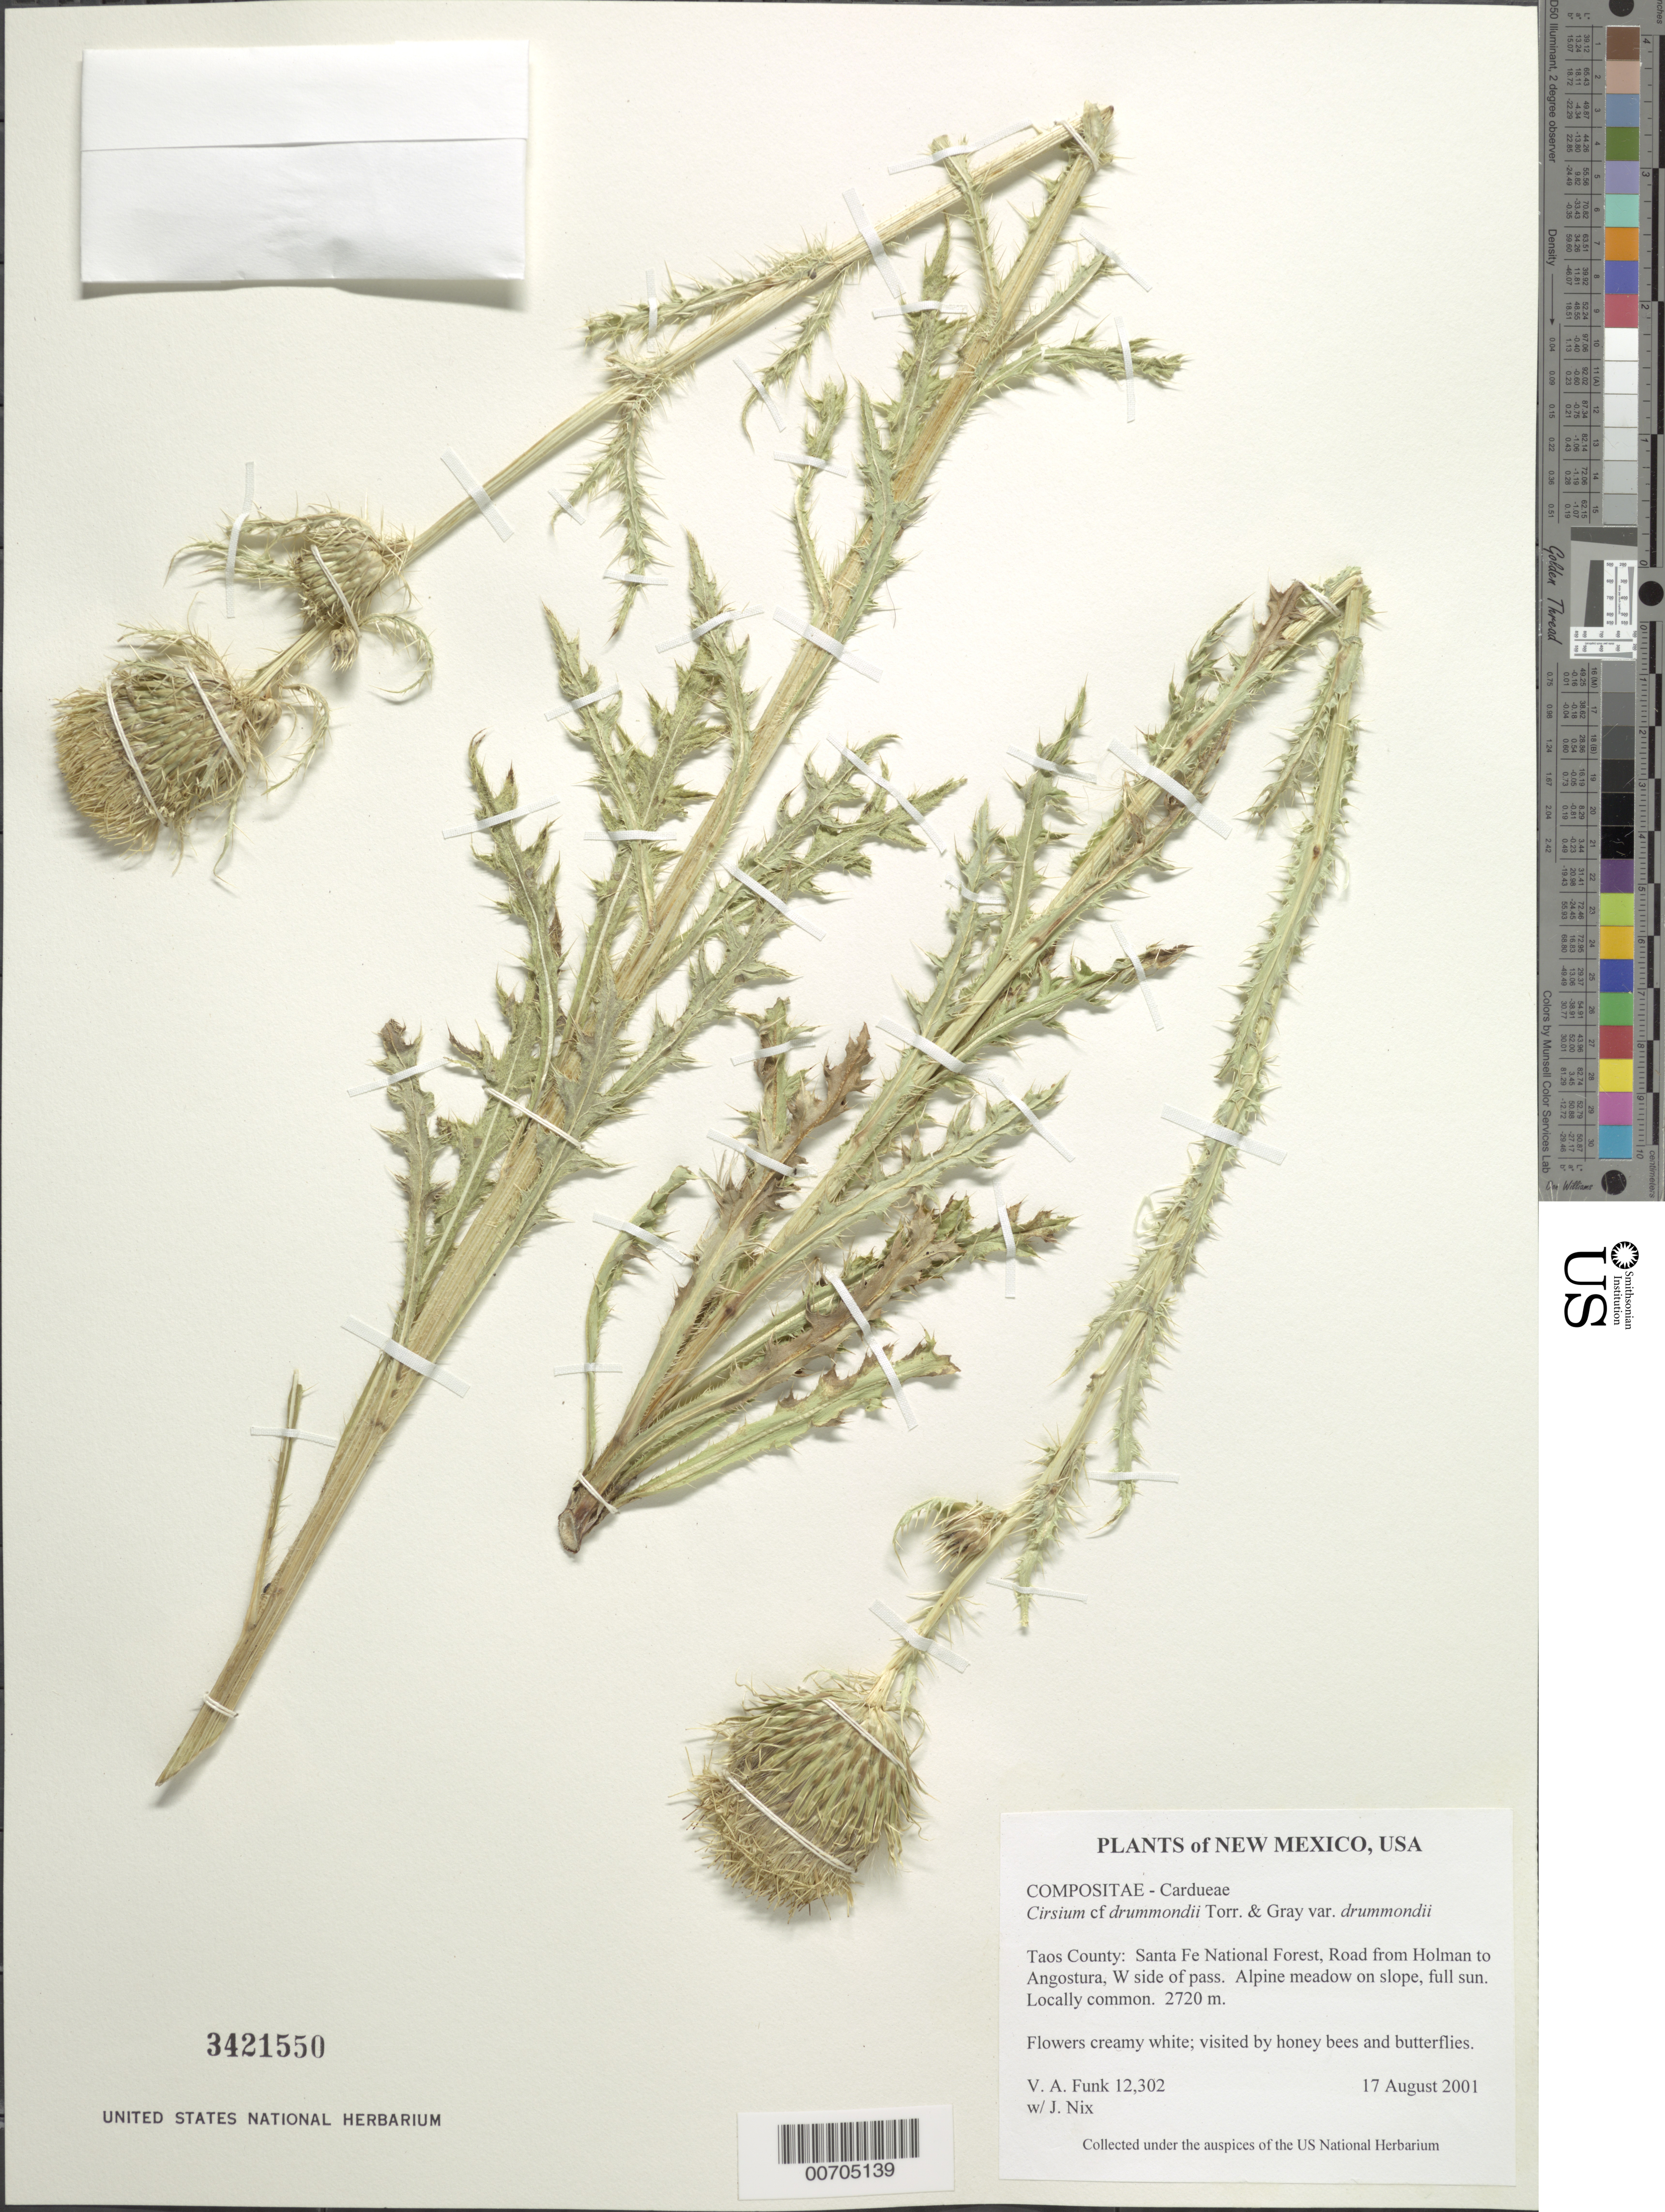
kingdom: Plantae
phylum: Tracheophyta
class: Magnoliopsida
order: Asterales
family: Asteraceae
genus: Cirsium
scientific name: Cirsium drummondii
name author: Torr. & A. Gray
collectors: V. Funk & J. Nix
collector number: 12302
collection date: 2001-08-17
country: United States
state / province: New Mexico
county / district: Taos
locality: Santa Fe National Forest, Road from Holman to Angostura, W side of pass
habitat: Alpine meadow on slope, full sun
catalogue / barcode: US 3421550